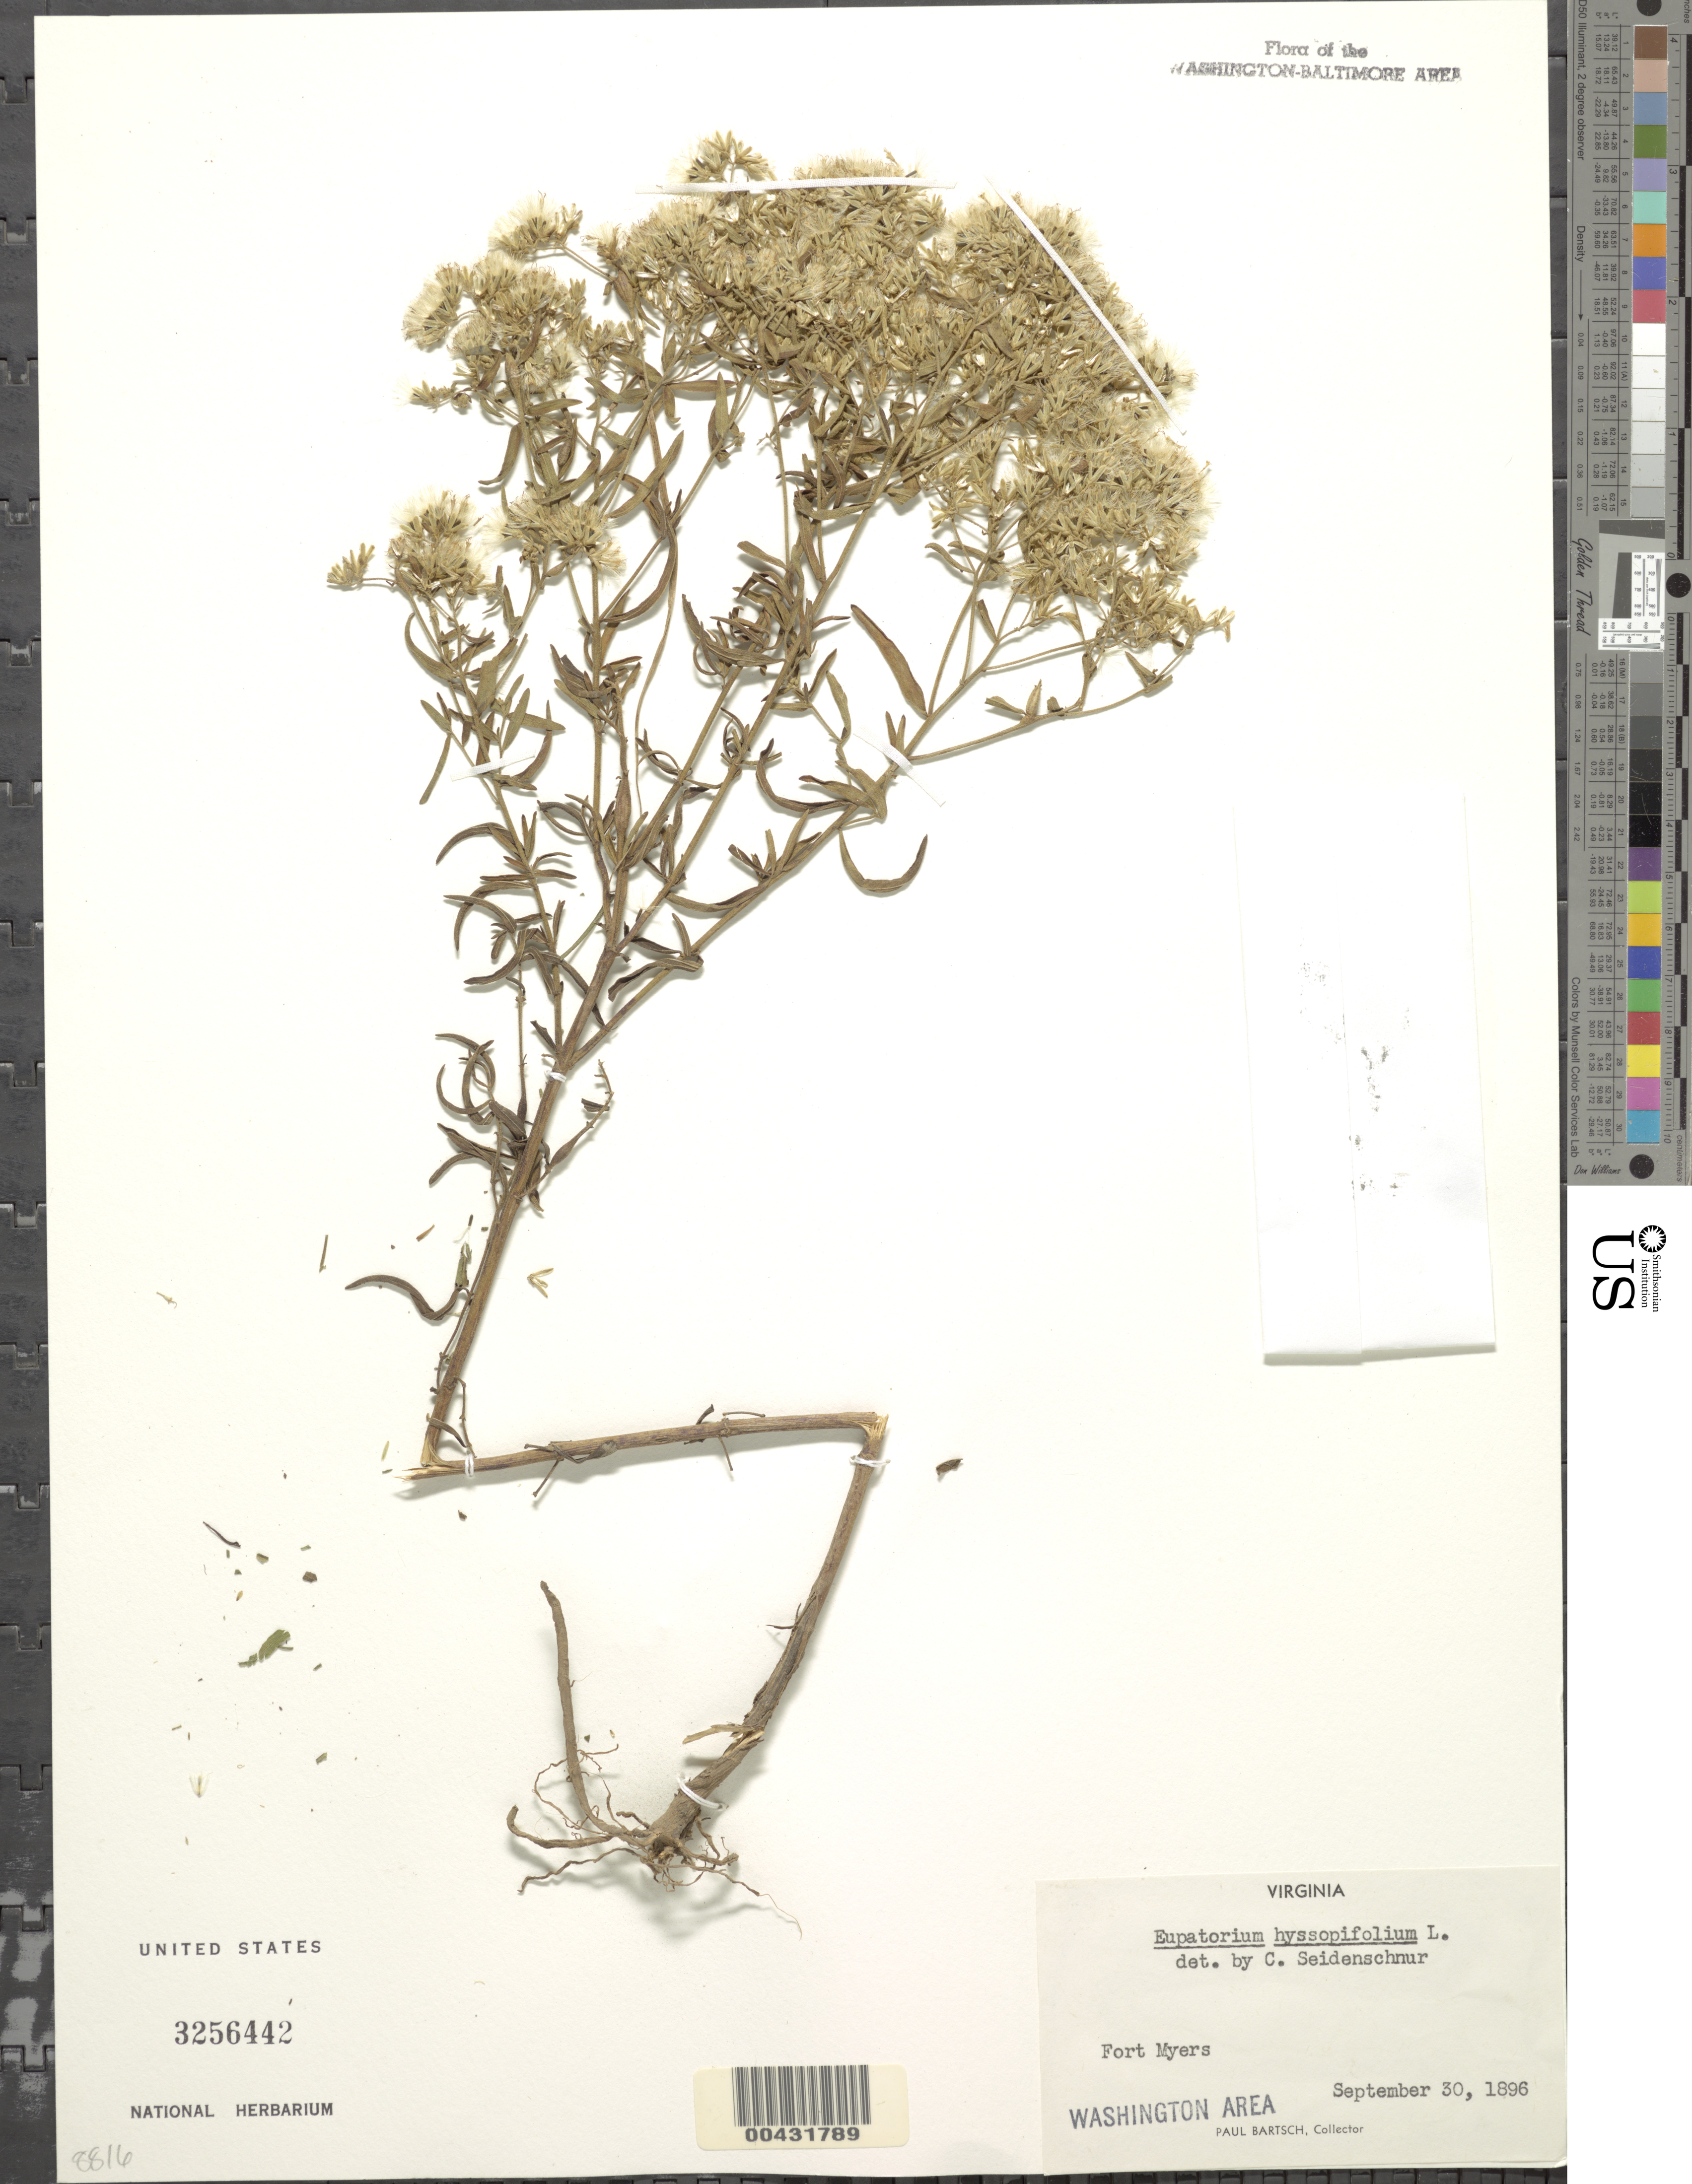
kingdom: Plantae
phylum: Tracheophyta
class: Magnoliopsida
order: Asterales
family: Asteraceae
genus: Eupatorium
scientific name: Eupatorium hyssopifolium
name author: L.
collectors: P. Bartsch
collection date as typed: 30 Sep 1896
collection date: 1896-09-30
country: United States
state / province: Virginia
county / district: Arlington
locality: Fort Myers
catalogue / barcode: US 3256442